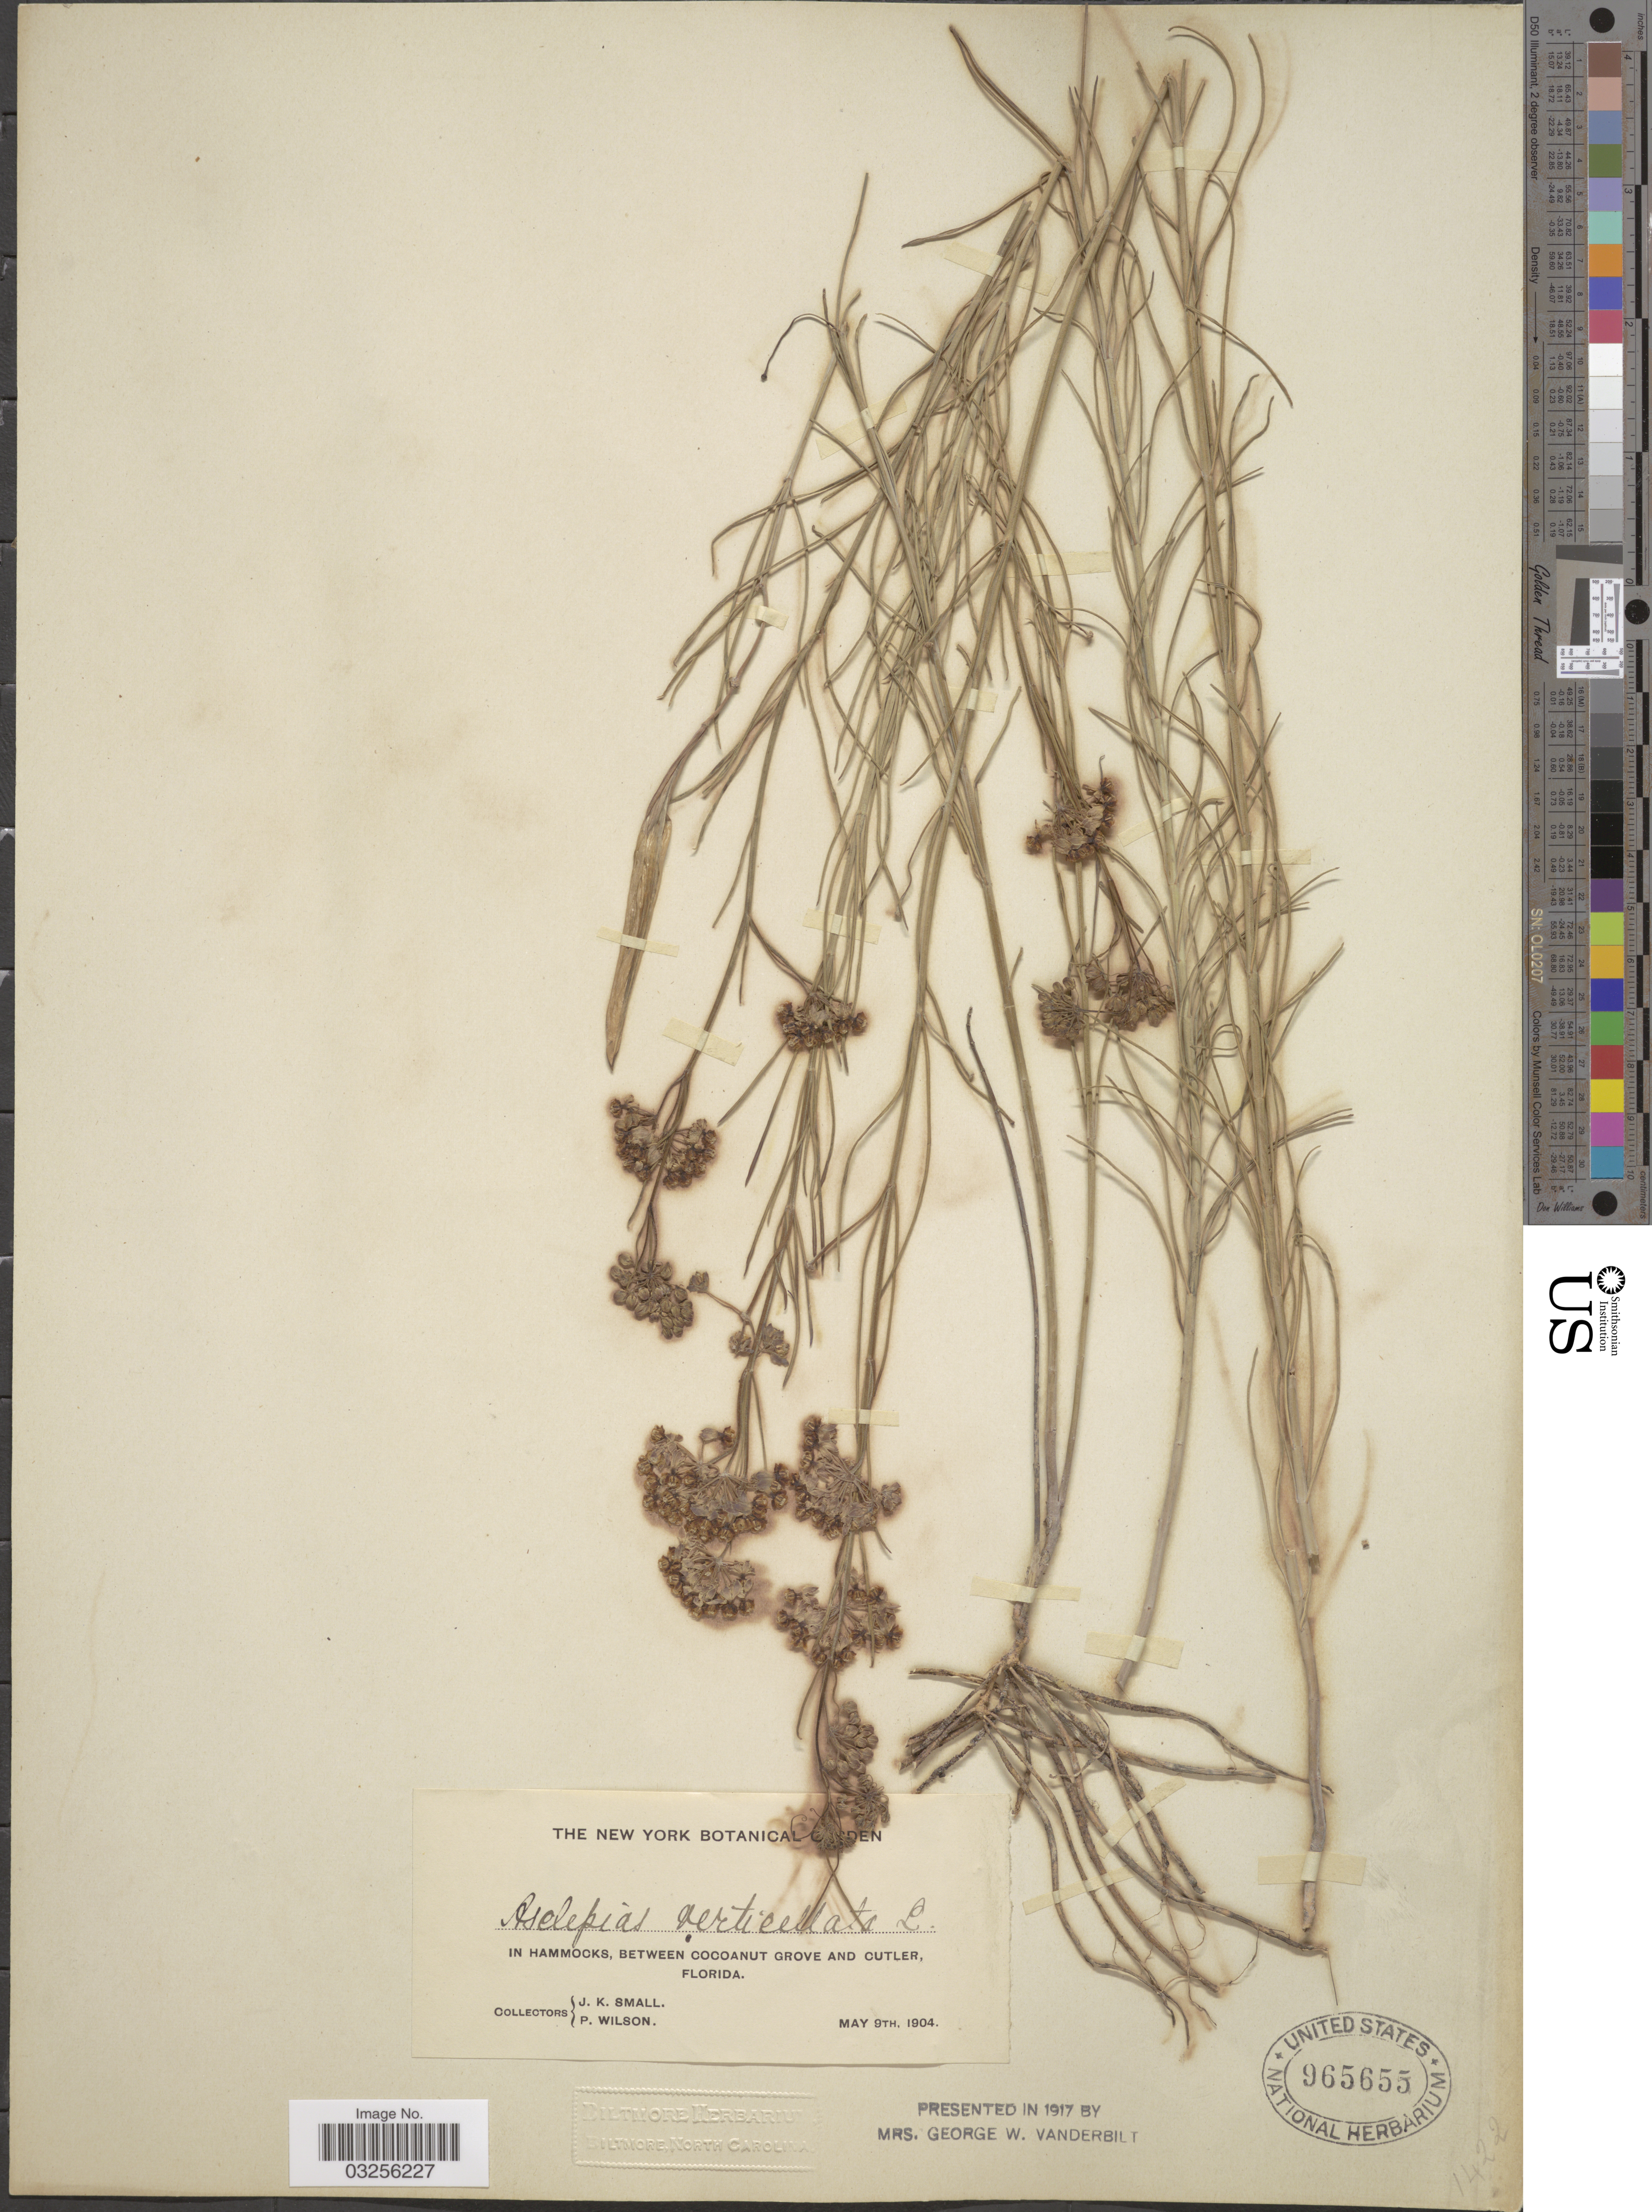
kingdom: Plantae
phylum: Tracheophyta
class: Magnoliopsida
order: Gentianales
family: Apocynaceae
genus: Asclepias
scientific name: Asclepias verticillata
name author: L.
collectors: J. K. Small & P. Wilson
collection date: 1904-05-09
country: United States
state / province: Florida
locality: In Hammocks, between Cocoanut Grove and Cutler.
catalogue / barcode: US 965655